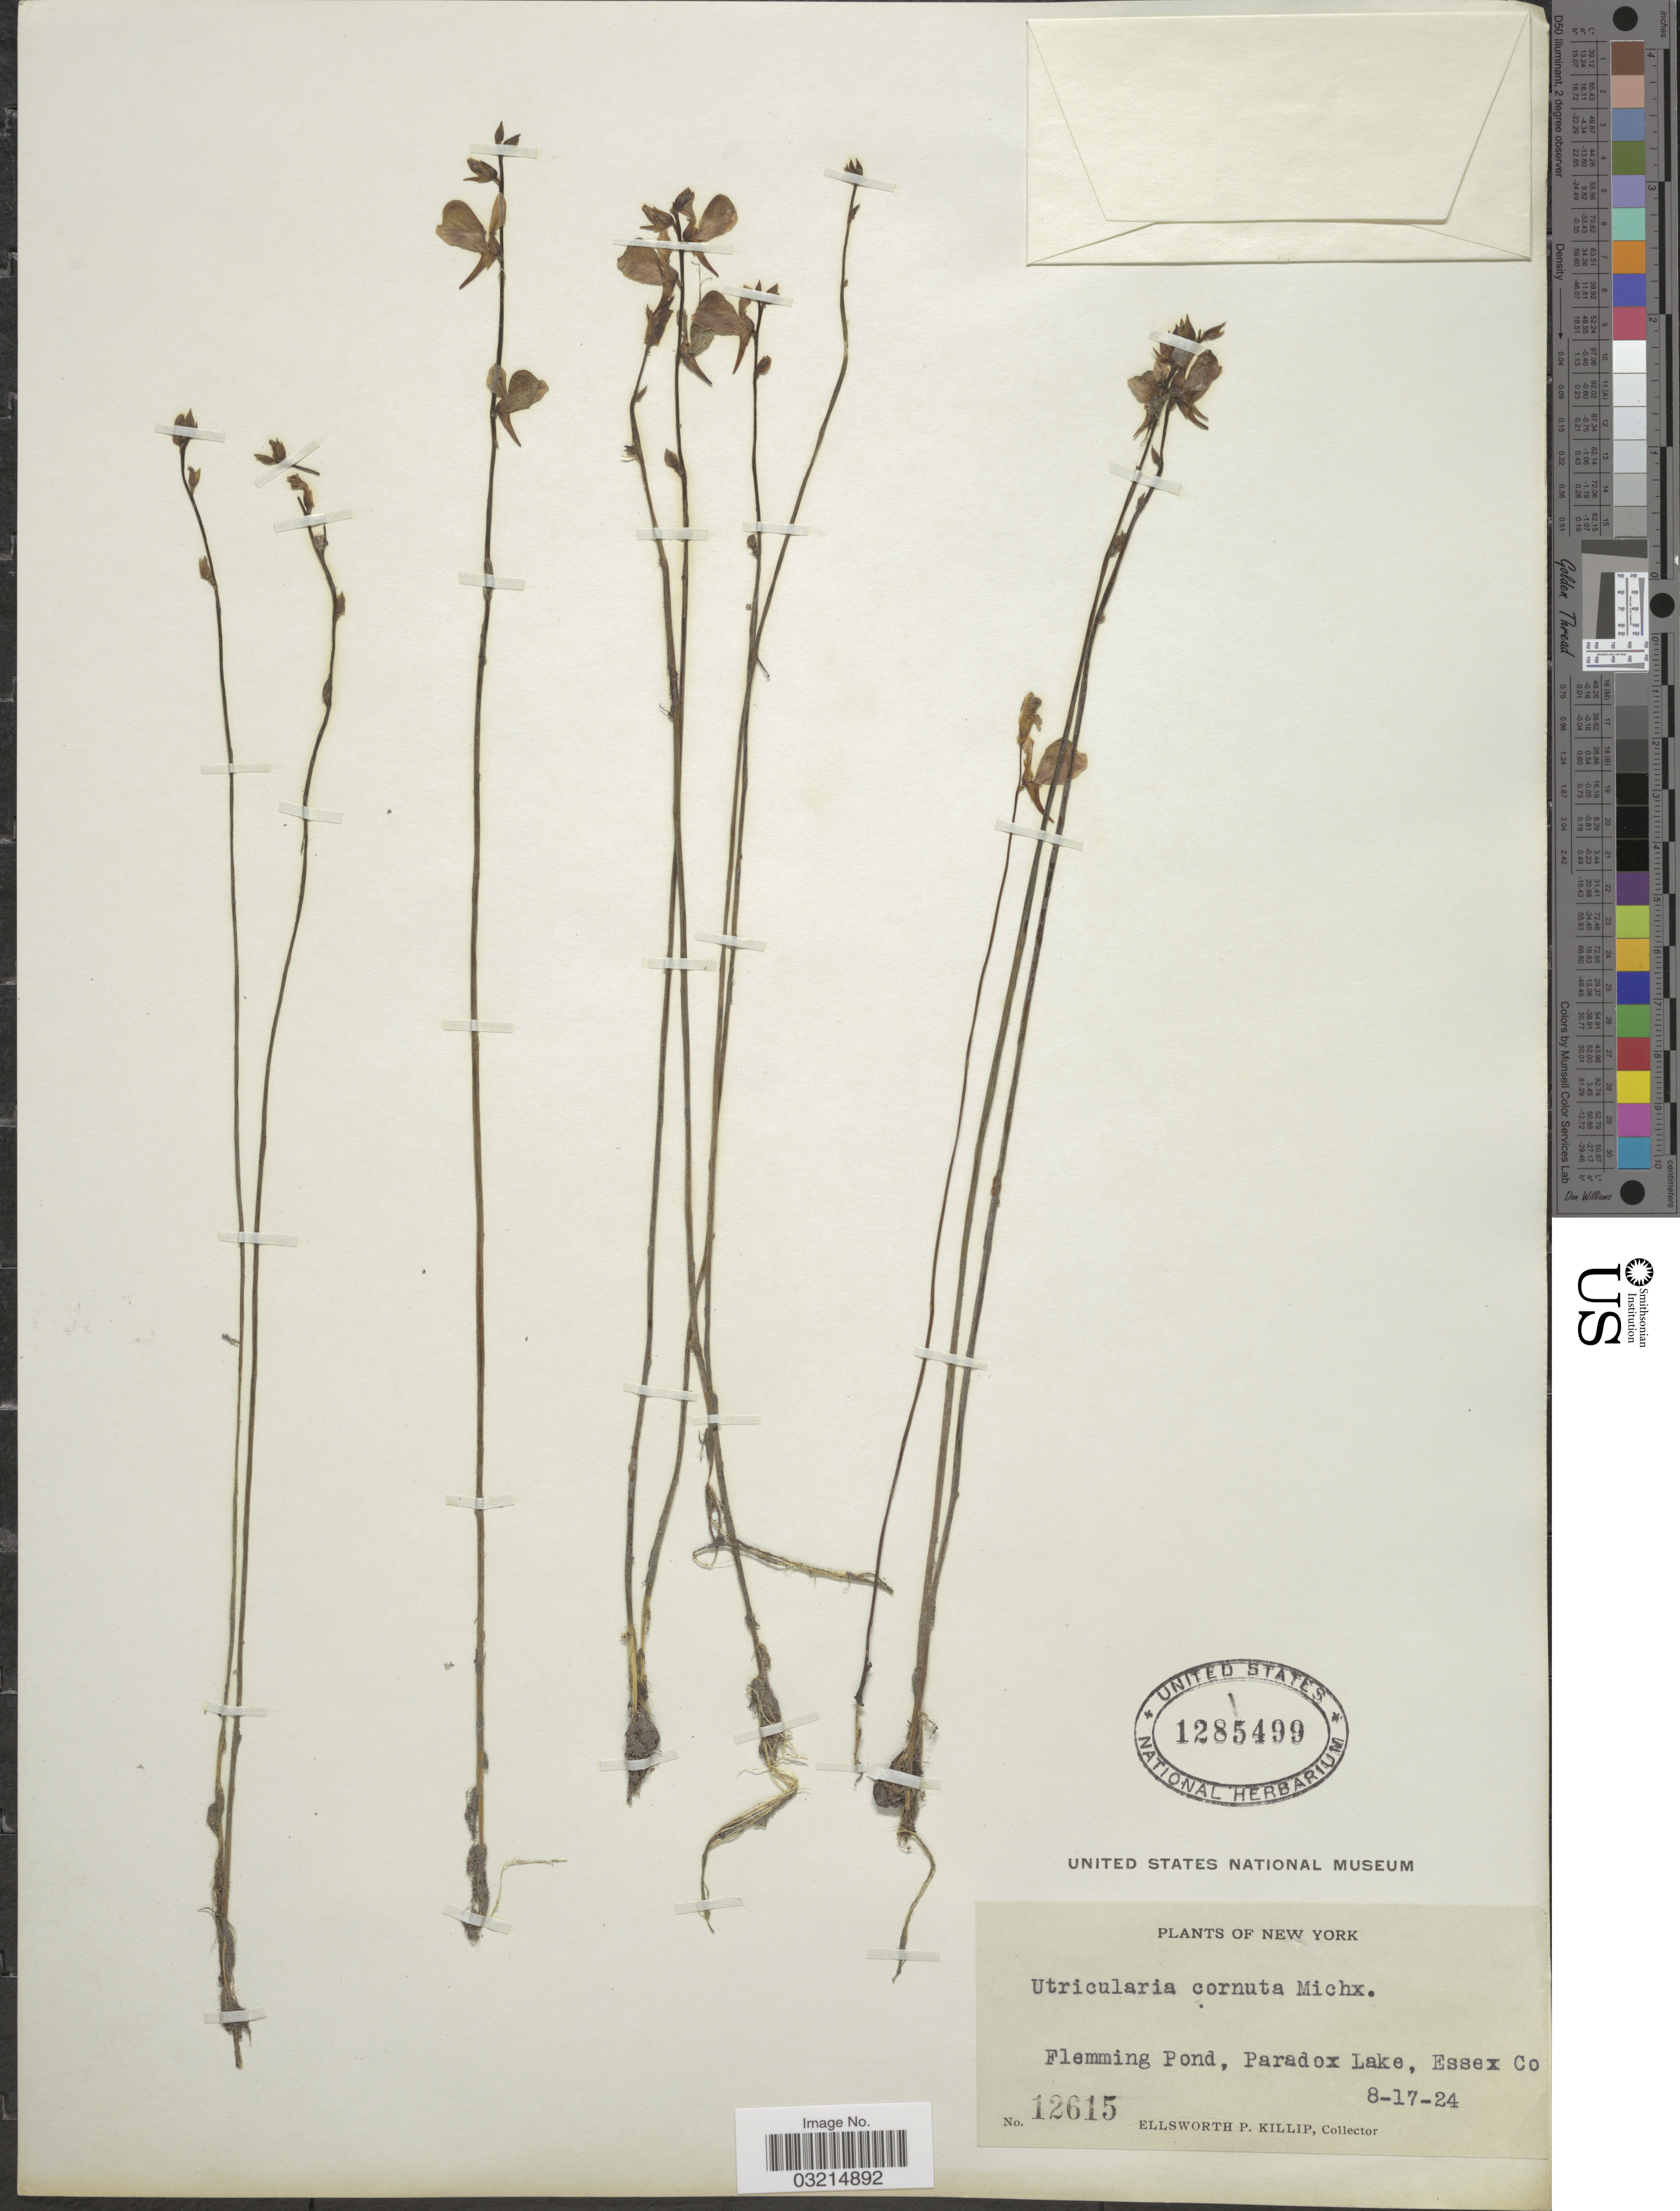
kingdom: Plantae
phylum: Tracheophyta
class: Magnoliopsida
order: Lamiales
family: Lentibulariaceae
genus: Utricularia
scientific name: Utricularia cornuta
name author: Michx.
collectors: E. P. Killip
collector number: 12615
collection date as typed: Transcribed d/m/y: 17/8/24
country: United States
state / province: New York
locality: Flemming Pond, Paradox Lake, Essex Co.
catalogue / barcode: US 1285499